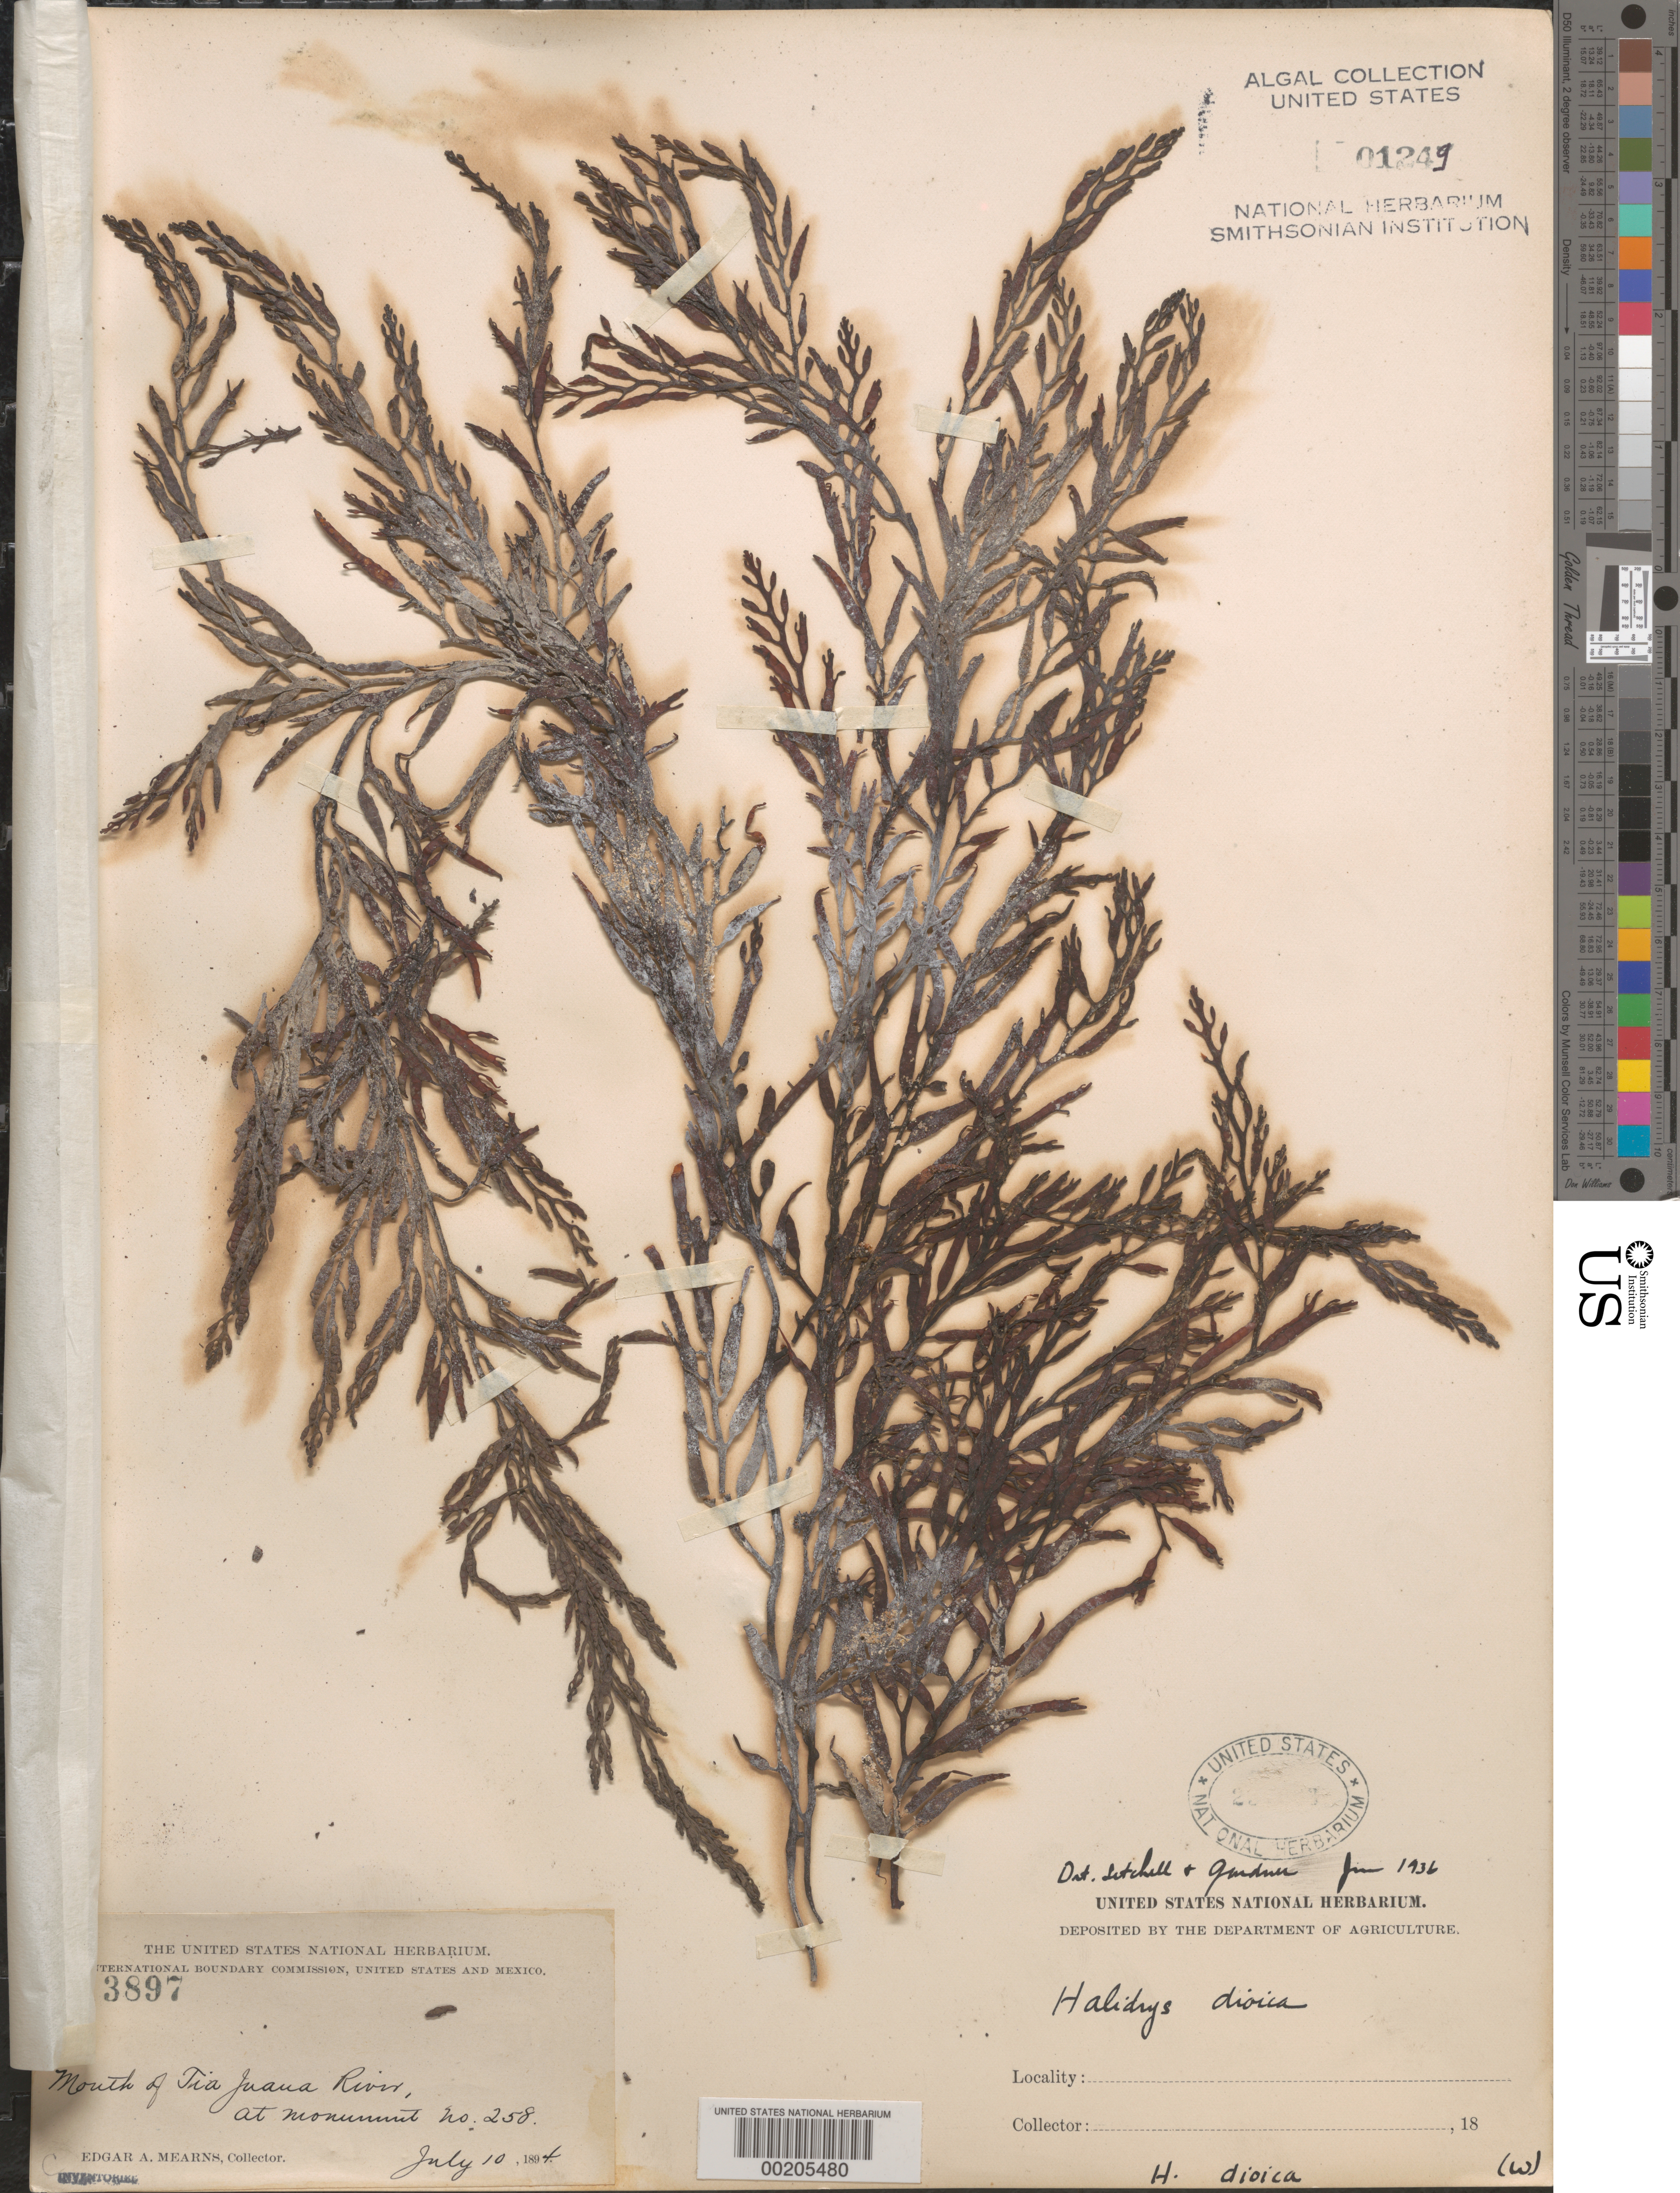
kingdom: Chromista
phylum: Ochrophyta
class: Phaeophyceae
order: Fucales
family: Sargassaceae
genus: Halidrys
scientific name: Halidrys dioica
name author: N.L. Gardner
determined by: Gardner, N. L.; Setchell, W. A.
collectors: E. A. Mearns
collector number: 3897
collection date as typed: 10 Jul 1894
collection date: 1894-07-10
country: Mexico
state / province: Baja California Norte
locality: Tijuana River mouth, monument no. 258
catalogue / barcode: US 1249